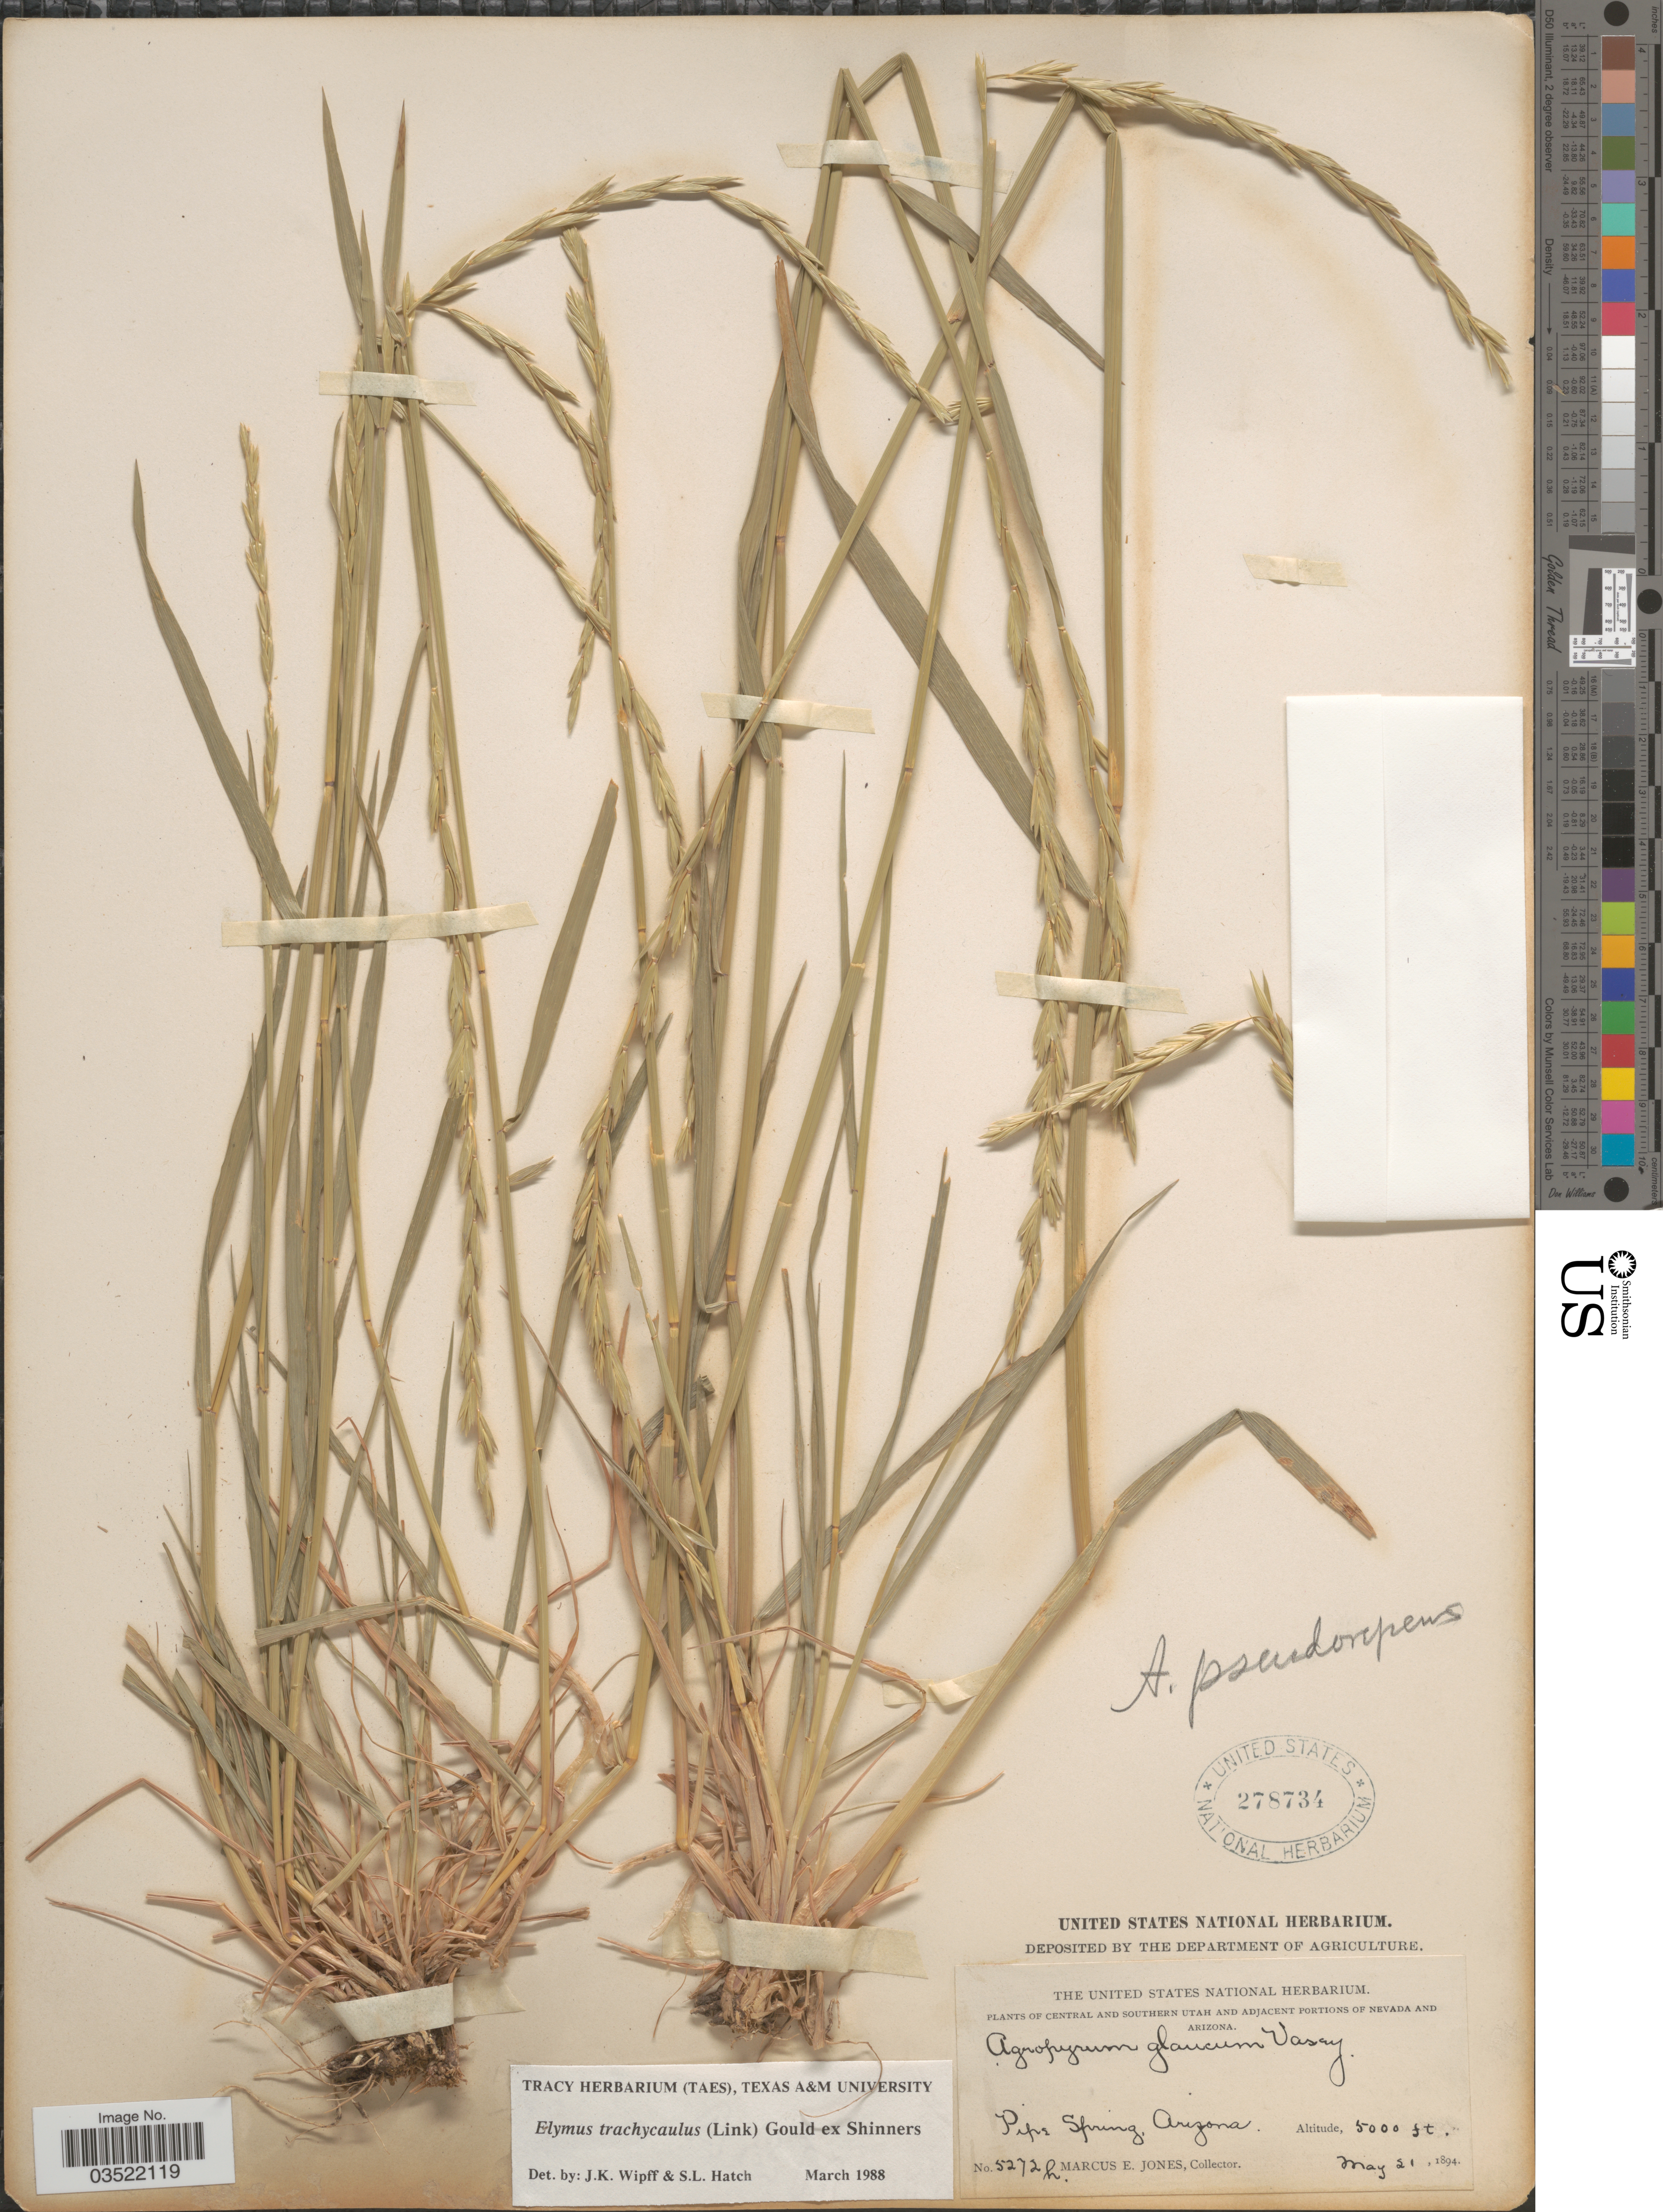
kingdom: Plantae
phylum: Tracheophyta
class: Liliopsida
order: Poales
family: Poaceae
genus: Elymus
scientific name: Elymus trachycaulus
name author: (Link) Gould ex Shinners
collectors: M. E. Jones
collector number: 5272h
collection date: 1894-05-21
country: United States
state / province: Arizona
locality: Pipe Spring.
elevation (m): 1524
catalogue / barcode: US 278734